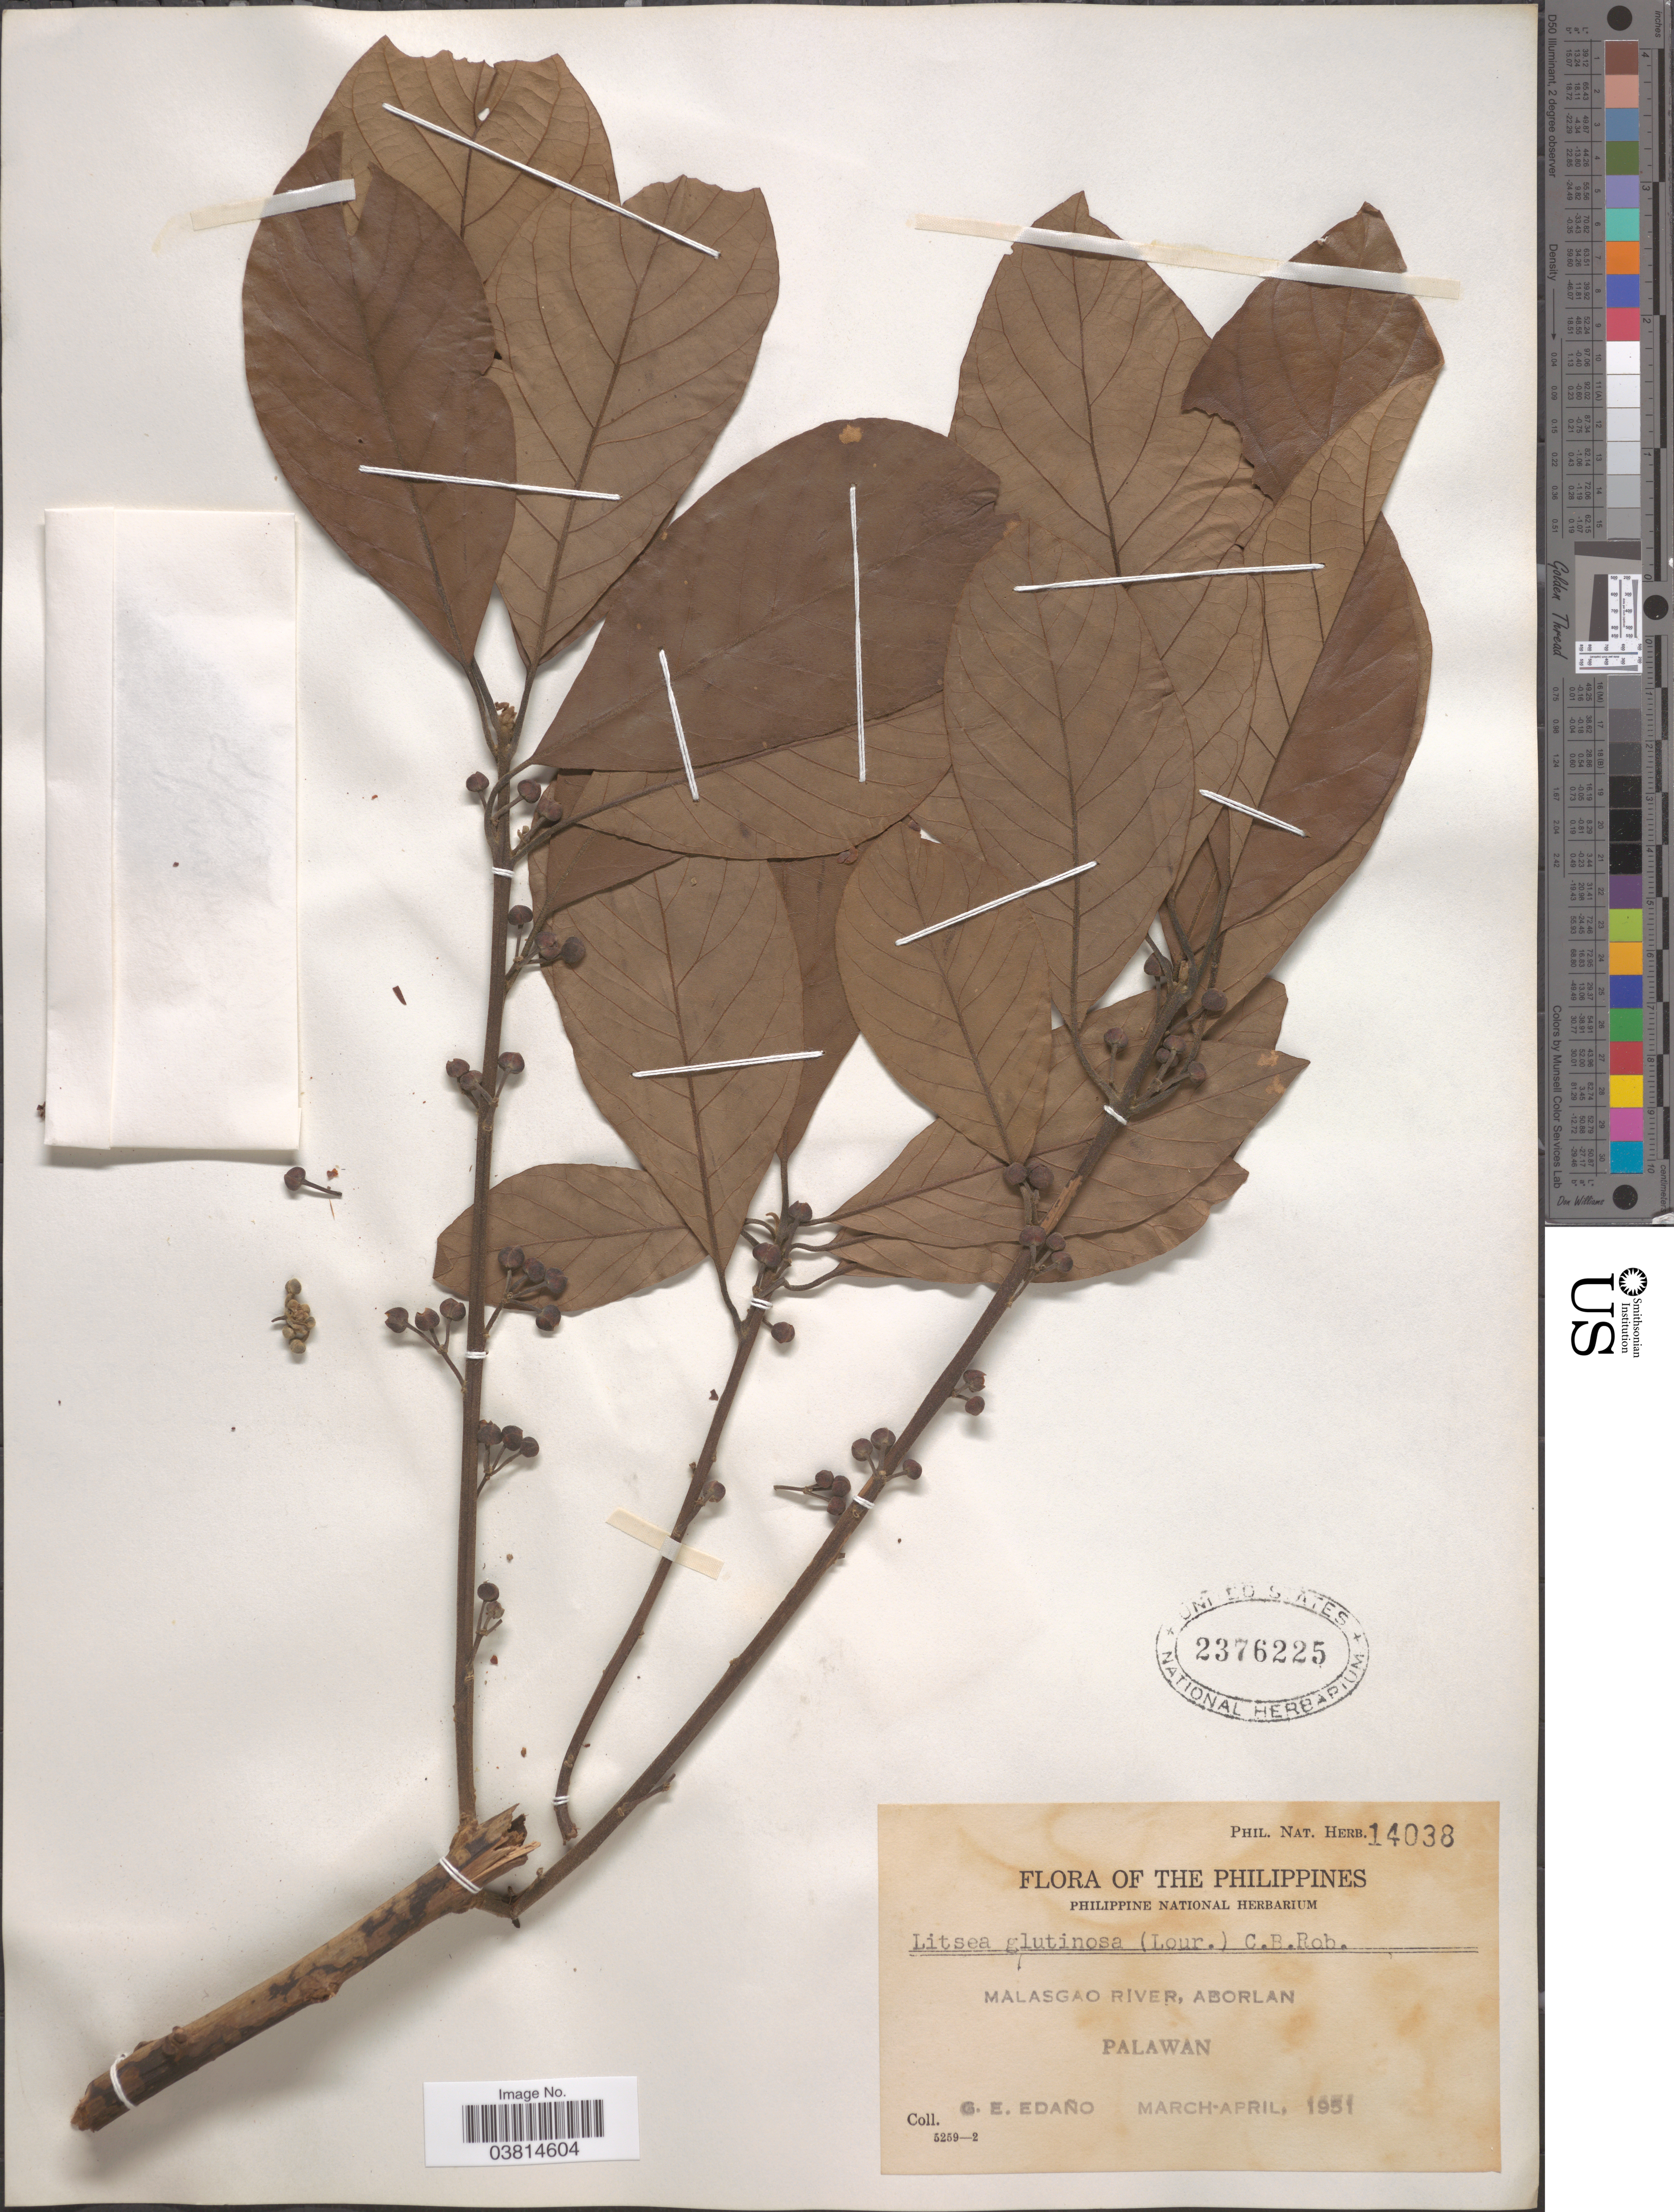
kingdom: Plantae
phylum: Tracheophyta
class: Magnoliopsida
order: Laurales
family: Lauraceae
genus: Litsea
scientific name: Litsea glutinosa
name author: (Lour.) C.B. Rob.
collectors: G. E. Edaño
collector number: Phil. Nat. Herb. 14038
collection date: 1951-03/1951-04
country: Philippines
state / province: Mimaropa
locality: Malasgao River, Aborlan. Palawan.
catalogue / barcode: US 2376225